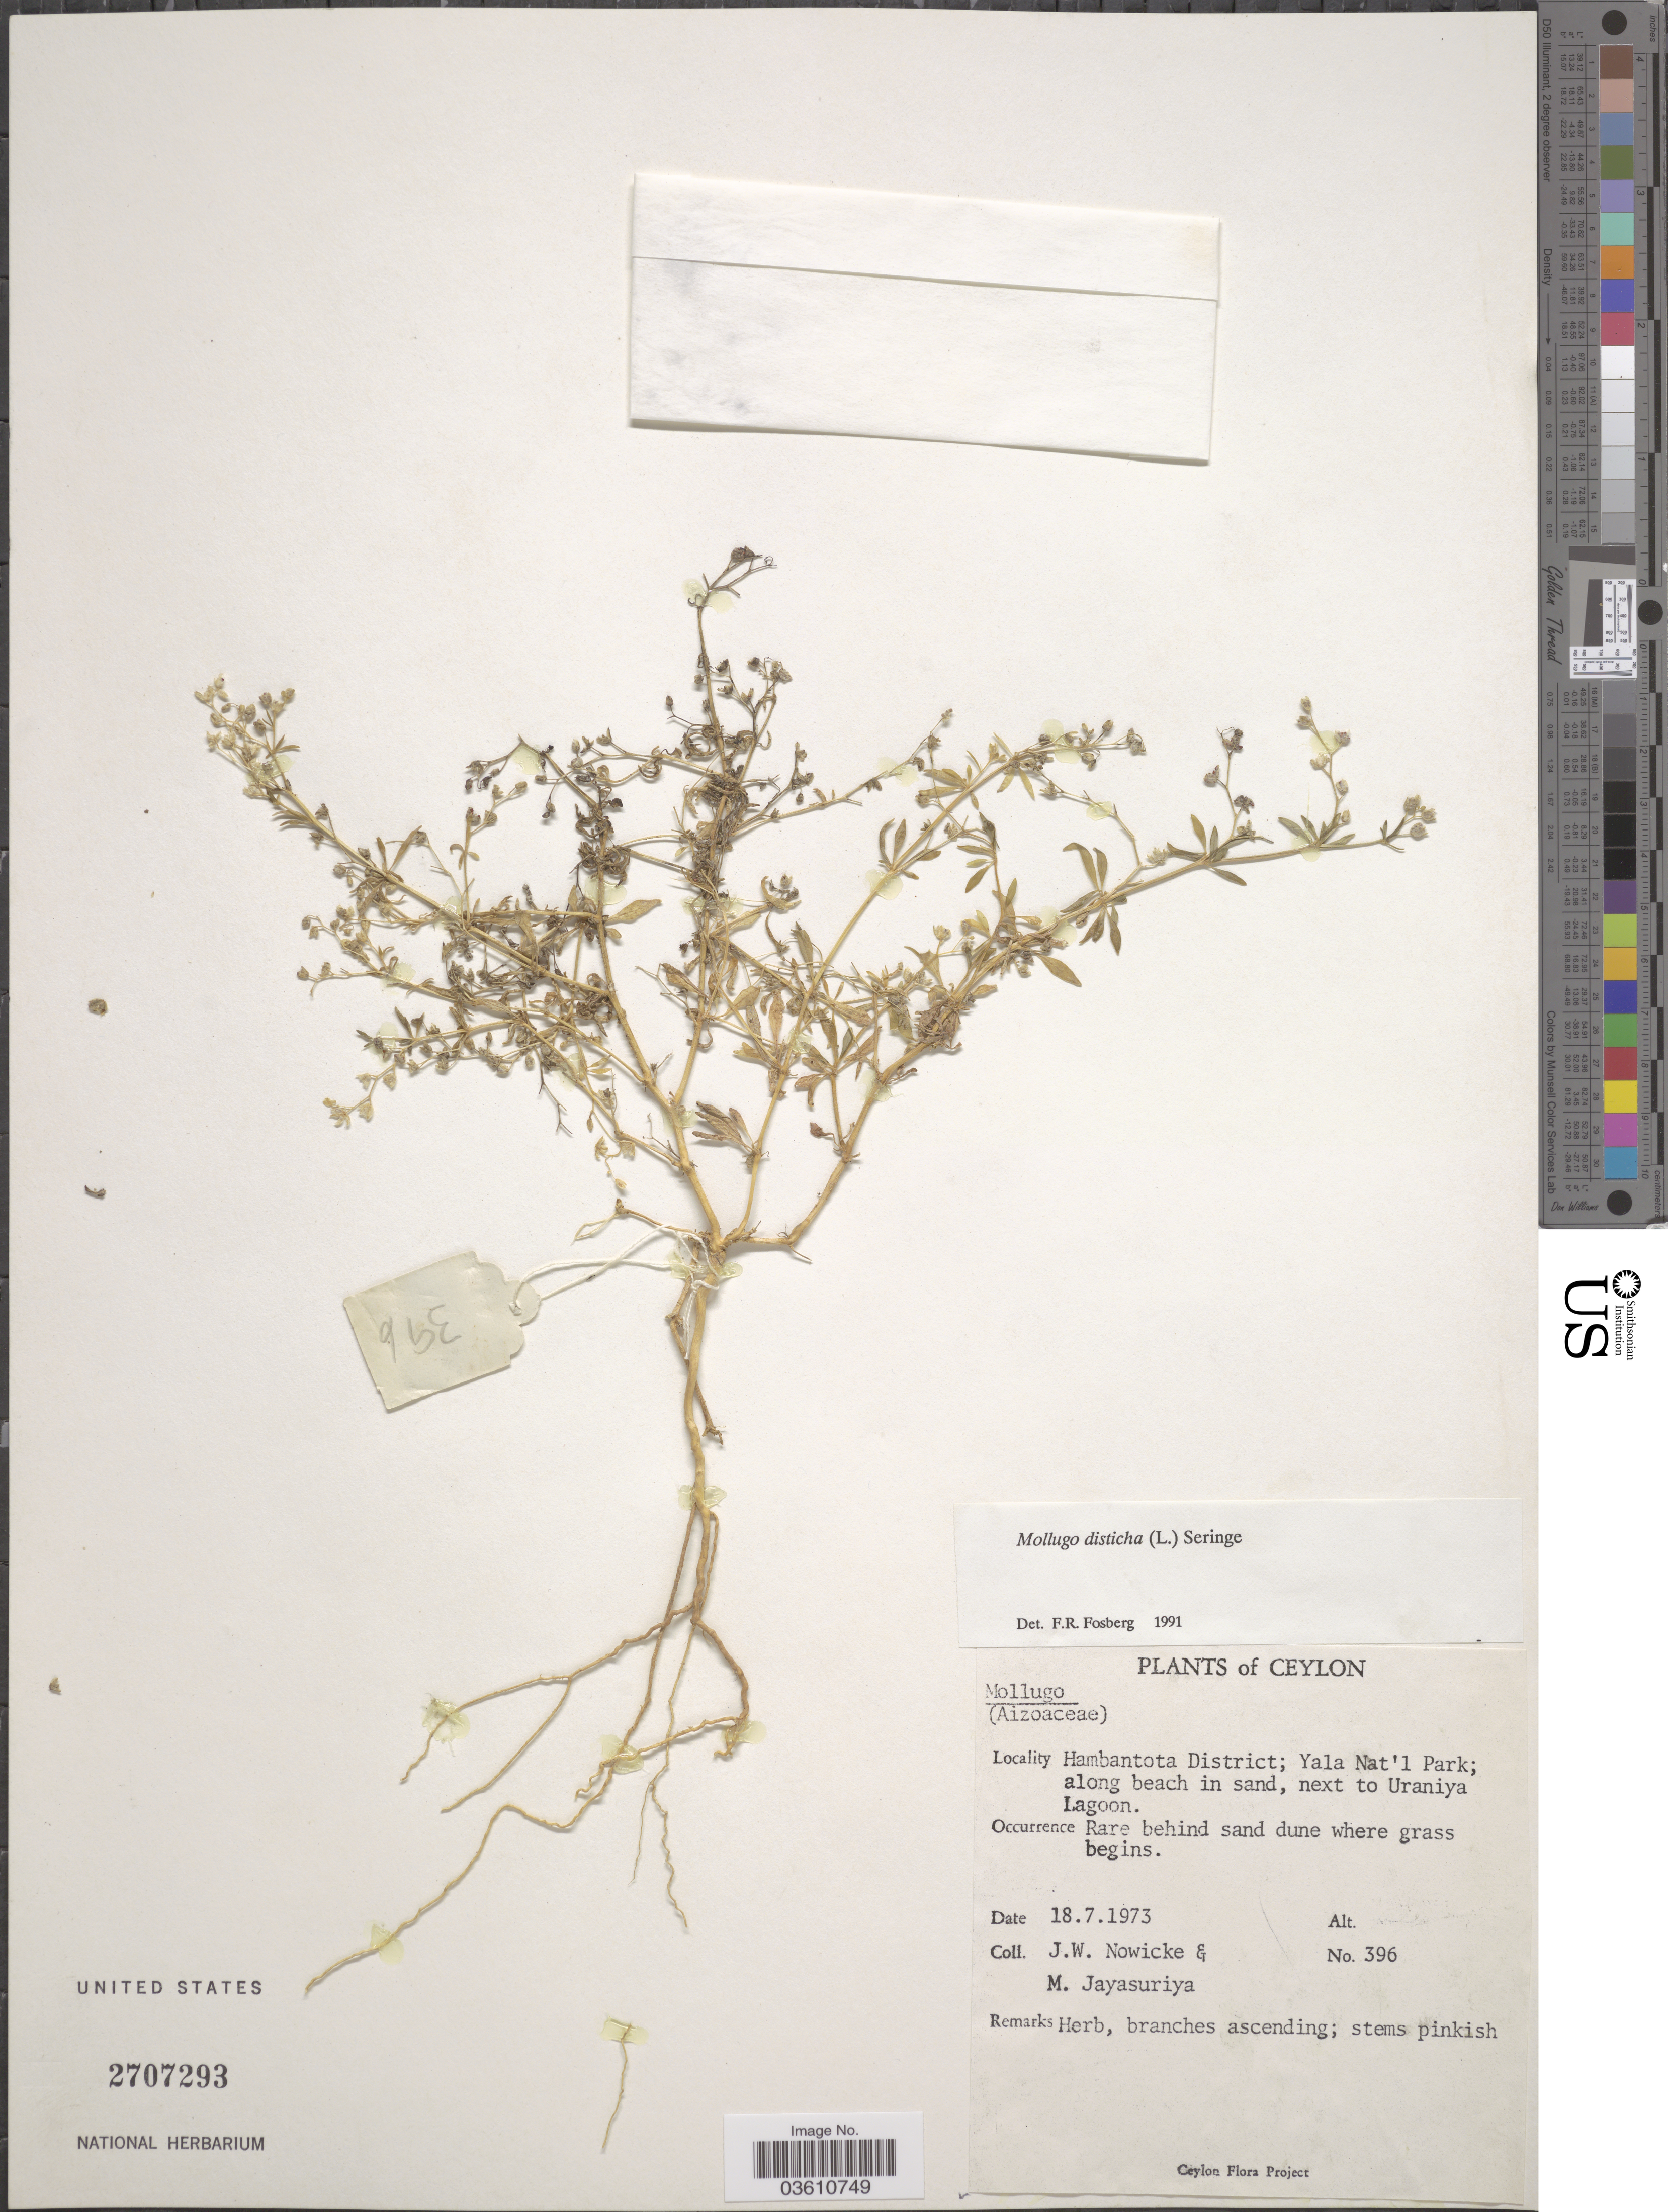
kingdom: Plantae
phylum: Tracheophyta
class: Magnoliopsida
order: Caryophyllales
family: Molluginaceae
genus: Mollugo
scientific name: Mollugo disticha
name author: Ser.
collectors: J. W. Nowicke & M. Jayasuriya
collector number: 396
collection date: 1973-07-18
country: Sri Lanka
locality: Hambantota District; Yala Nat'l Park; along beach in sand, in Uraniya Lagoon.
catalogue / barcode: US 2707293